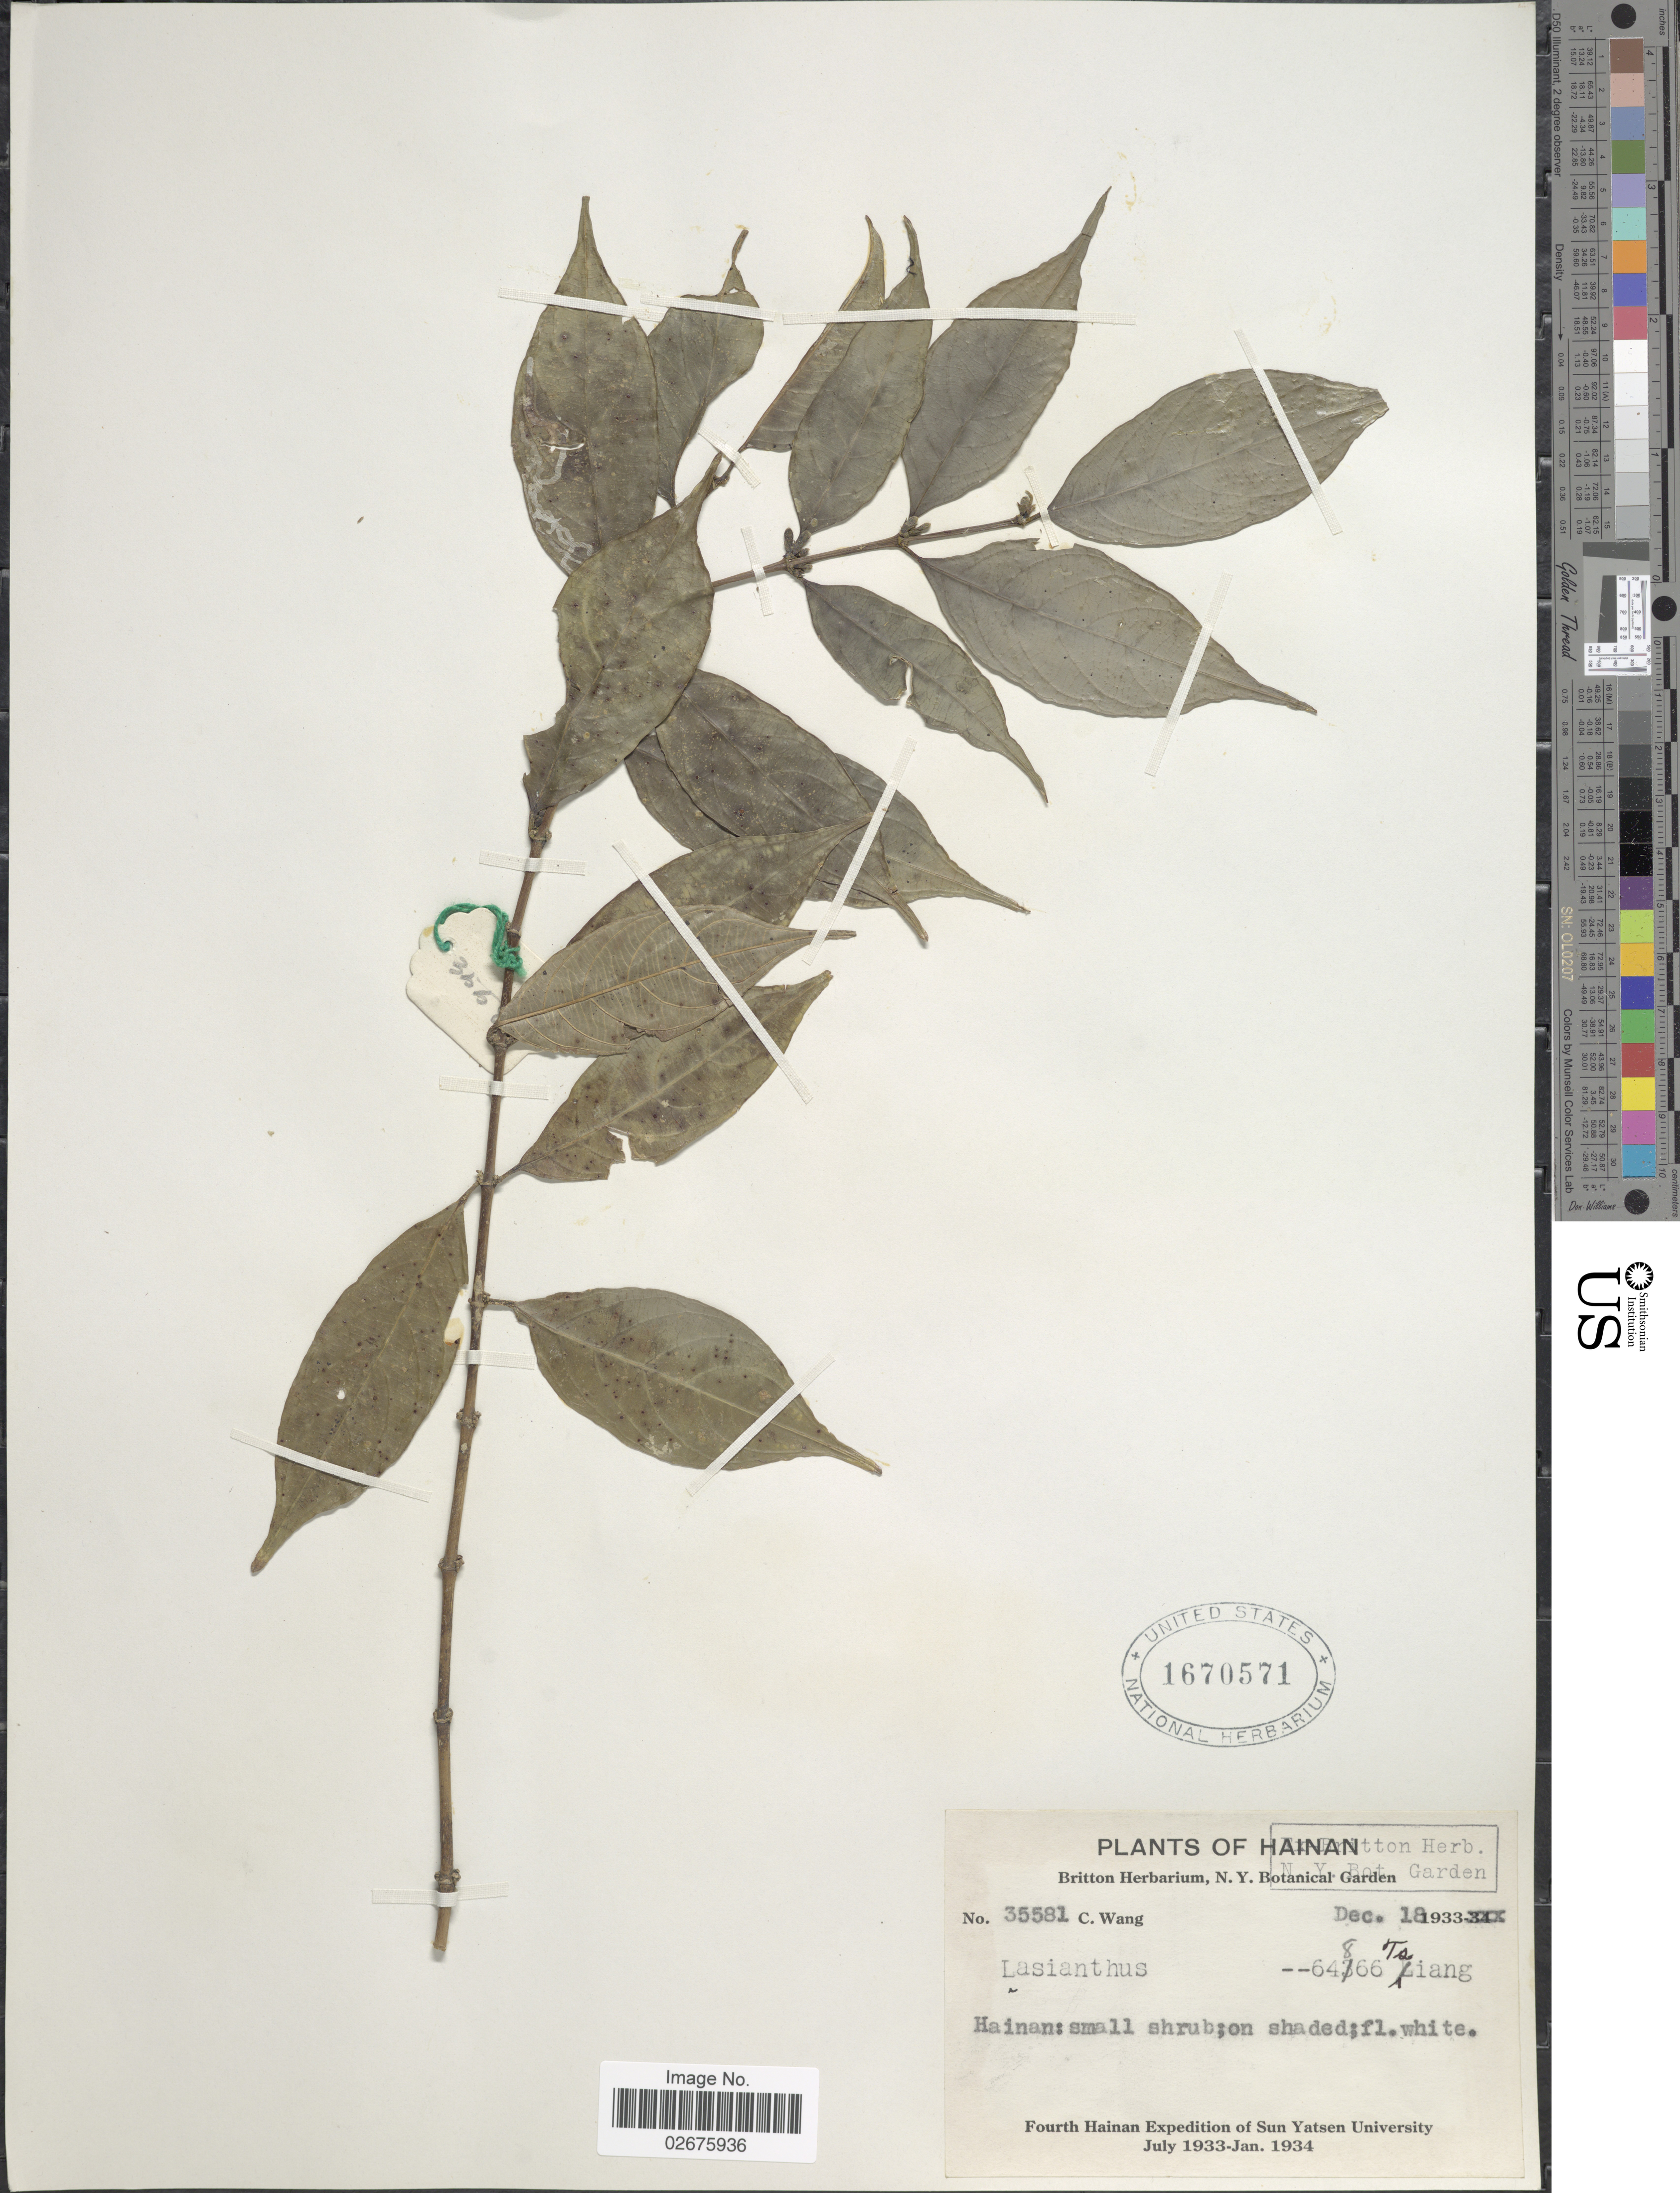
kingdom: Plantae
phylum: Tracheophyta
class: Magnoliopsida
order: Gentianales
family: Rubiaceae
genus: Lasianthus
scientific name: Lasianthus sp.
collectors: C. Wang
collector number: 35581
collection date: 1933-12-18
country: China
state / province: Hainan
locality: Hainan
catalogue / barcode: US 1670571